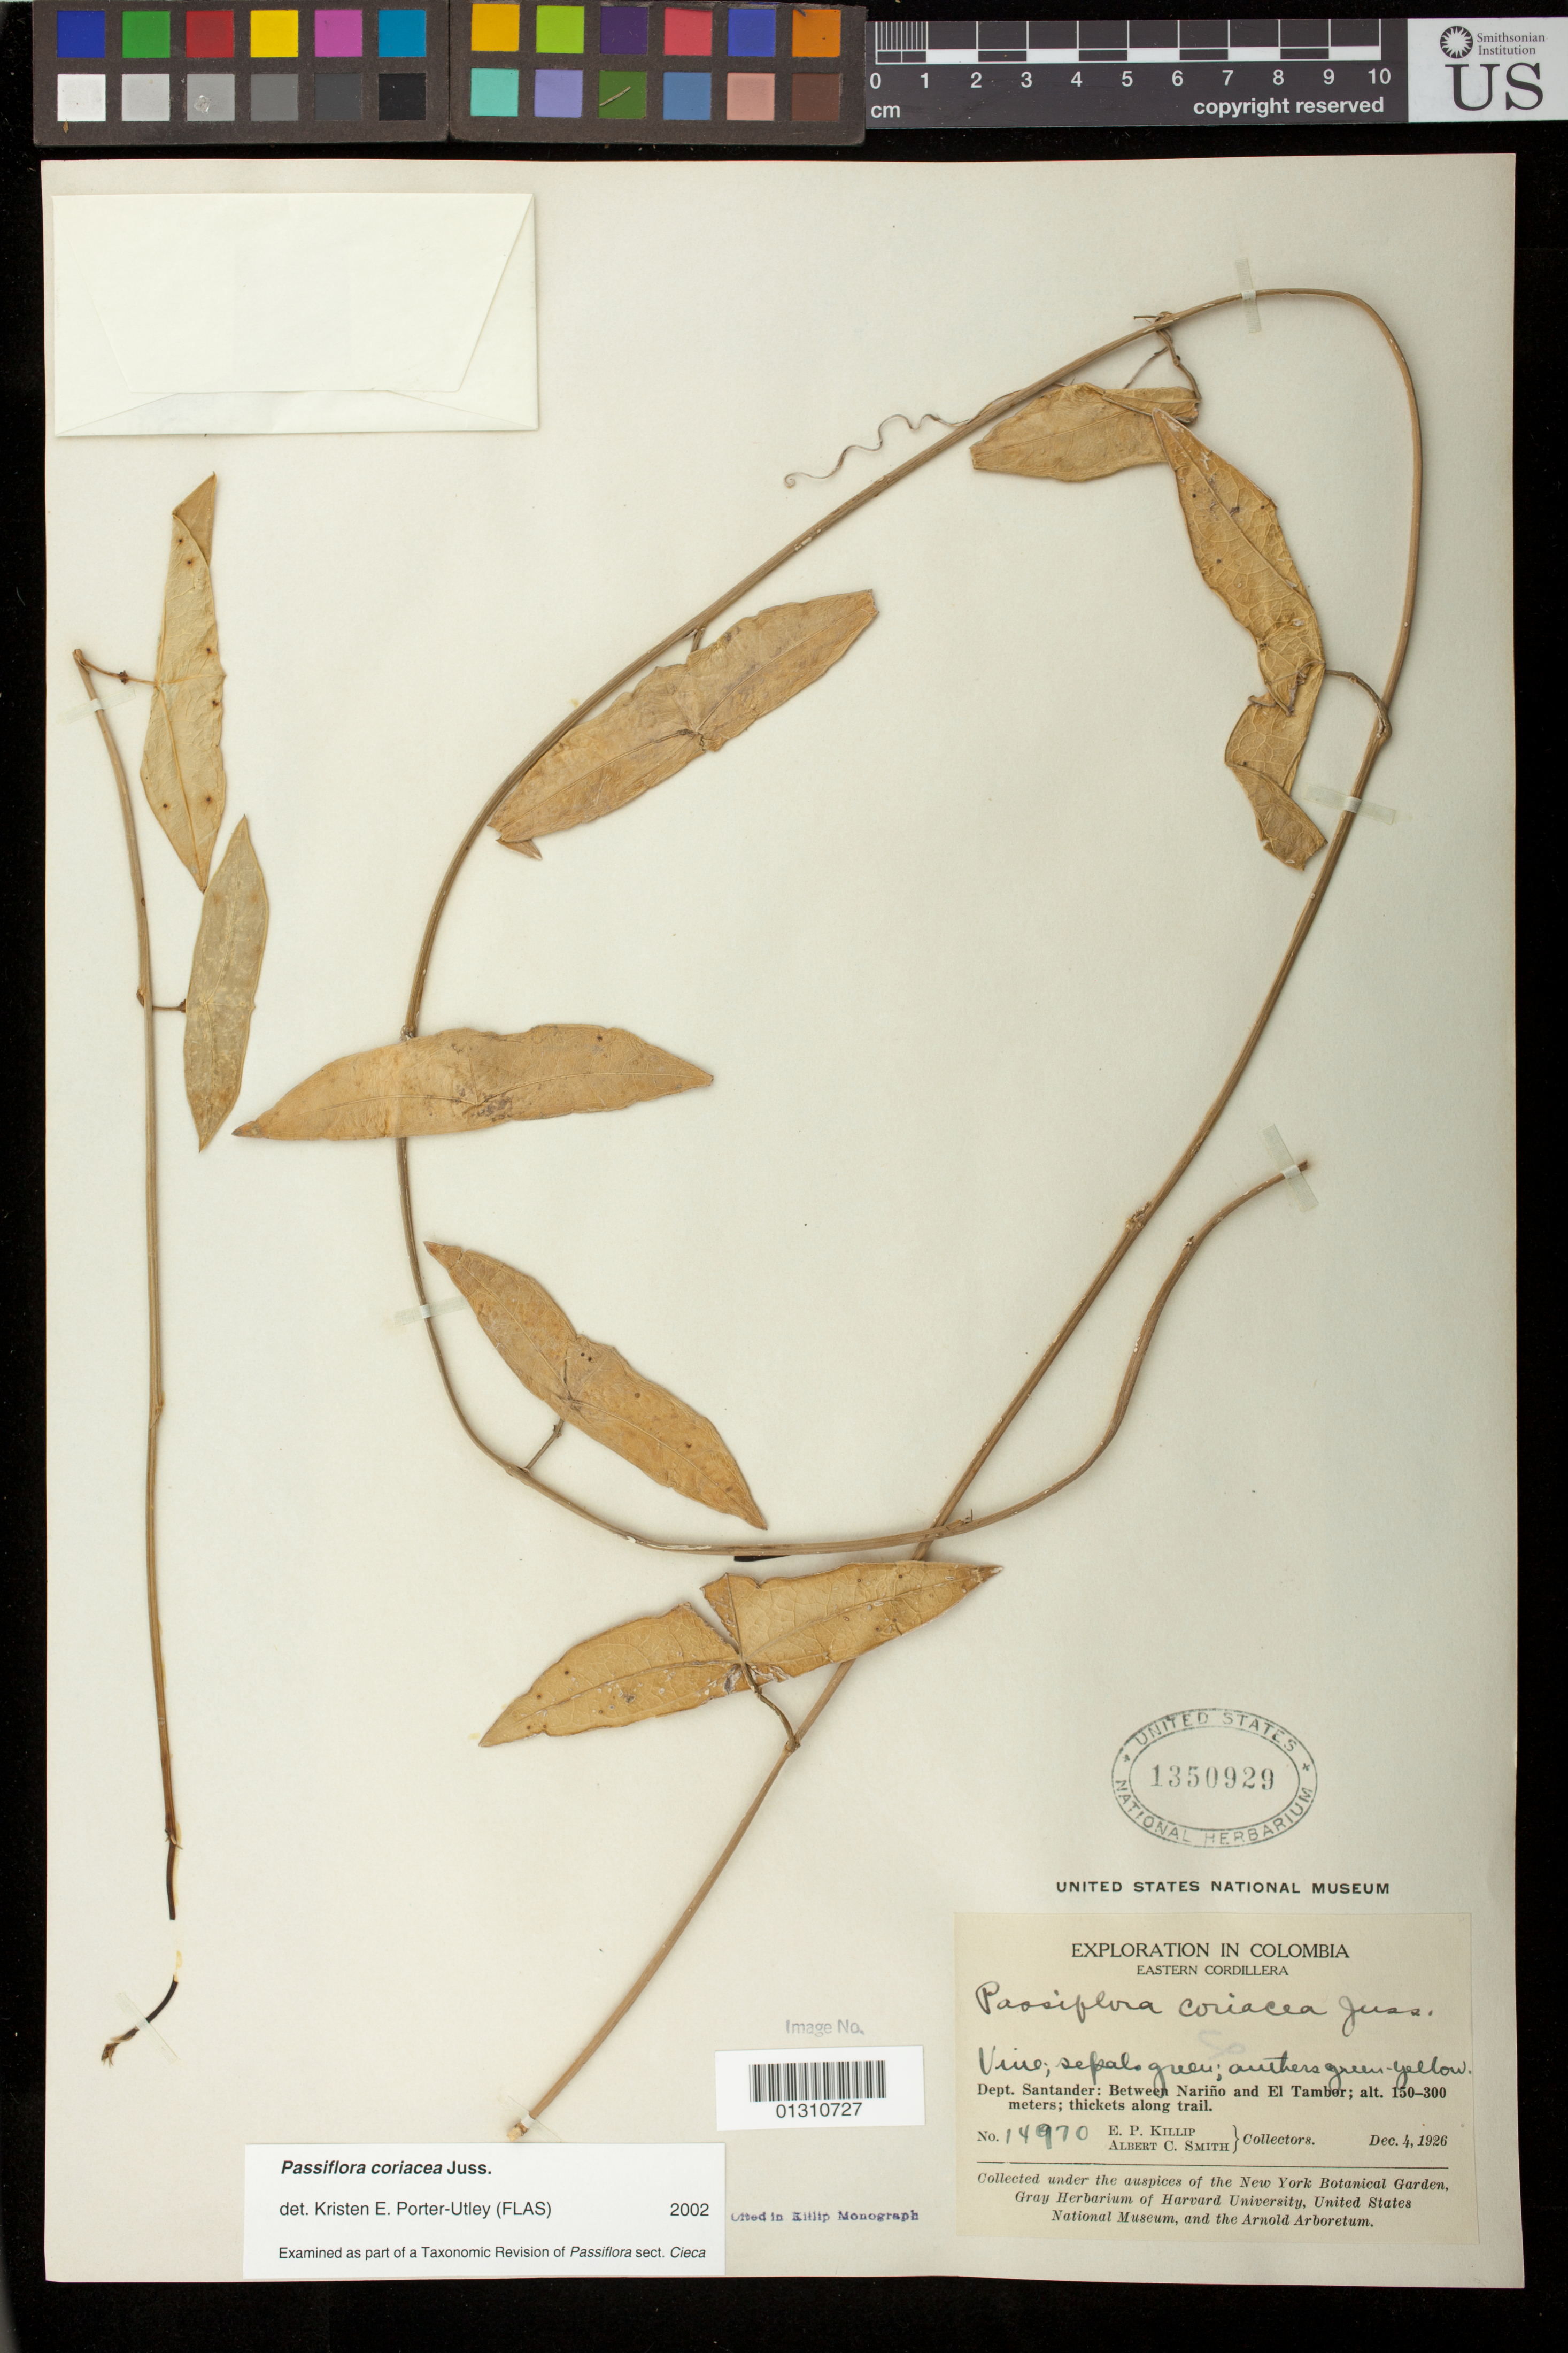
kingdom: Plantae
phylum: Tracheophyta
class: Magnoliopsida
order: Malpighiales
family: Passifloraceae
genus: Passiflora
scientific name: Passiflora coriacea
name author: A. Juss.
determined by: Porter-Utley, Kristen E.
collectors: E. P. Killip & A. C. Smith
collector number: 14970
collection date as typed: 04 Dec 1926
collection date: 1926-12-04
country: Colombia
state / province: Santander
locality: Eastern Cordillera, between Narino and El Tambor.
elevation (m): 150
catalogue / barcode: US 1350929